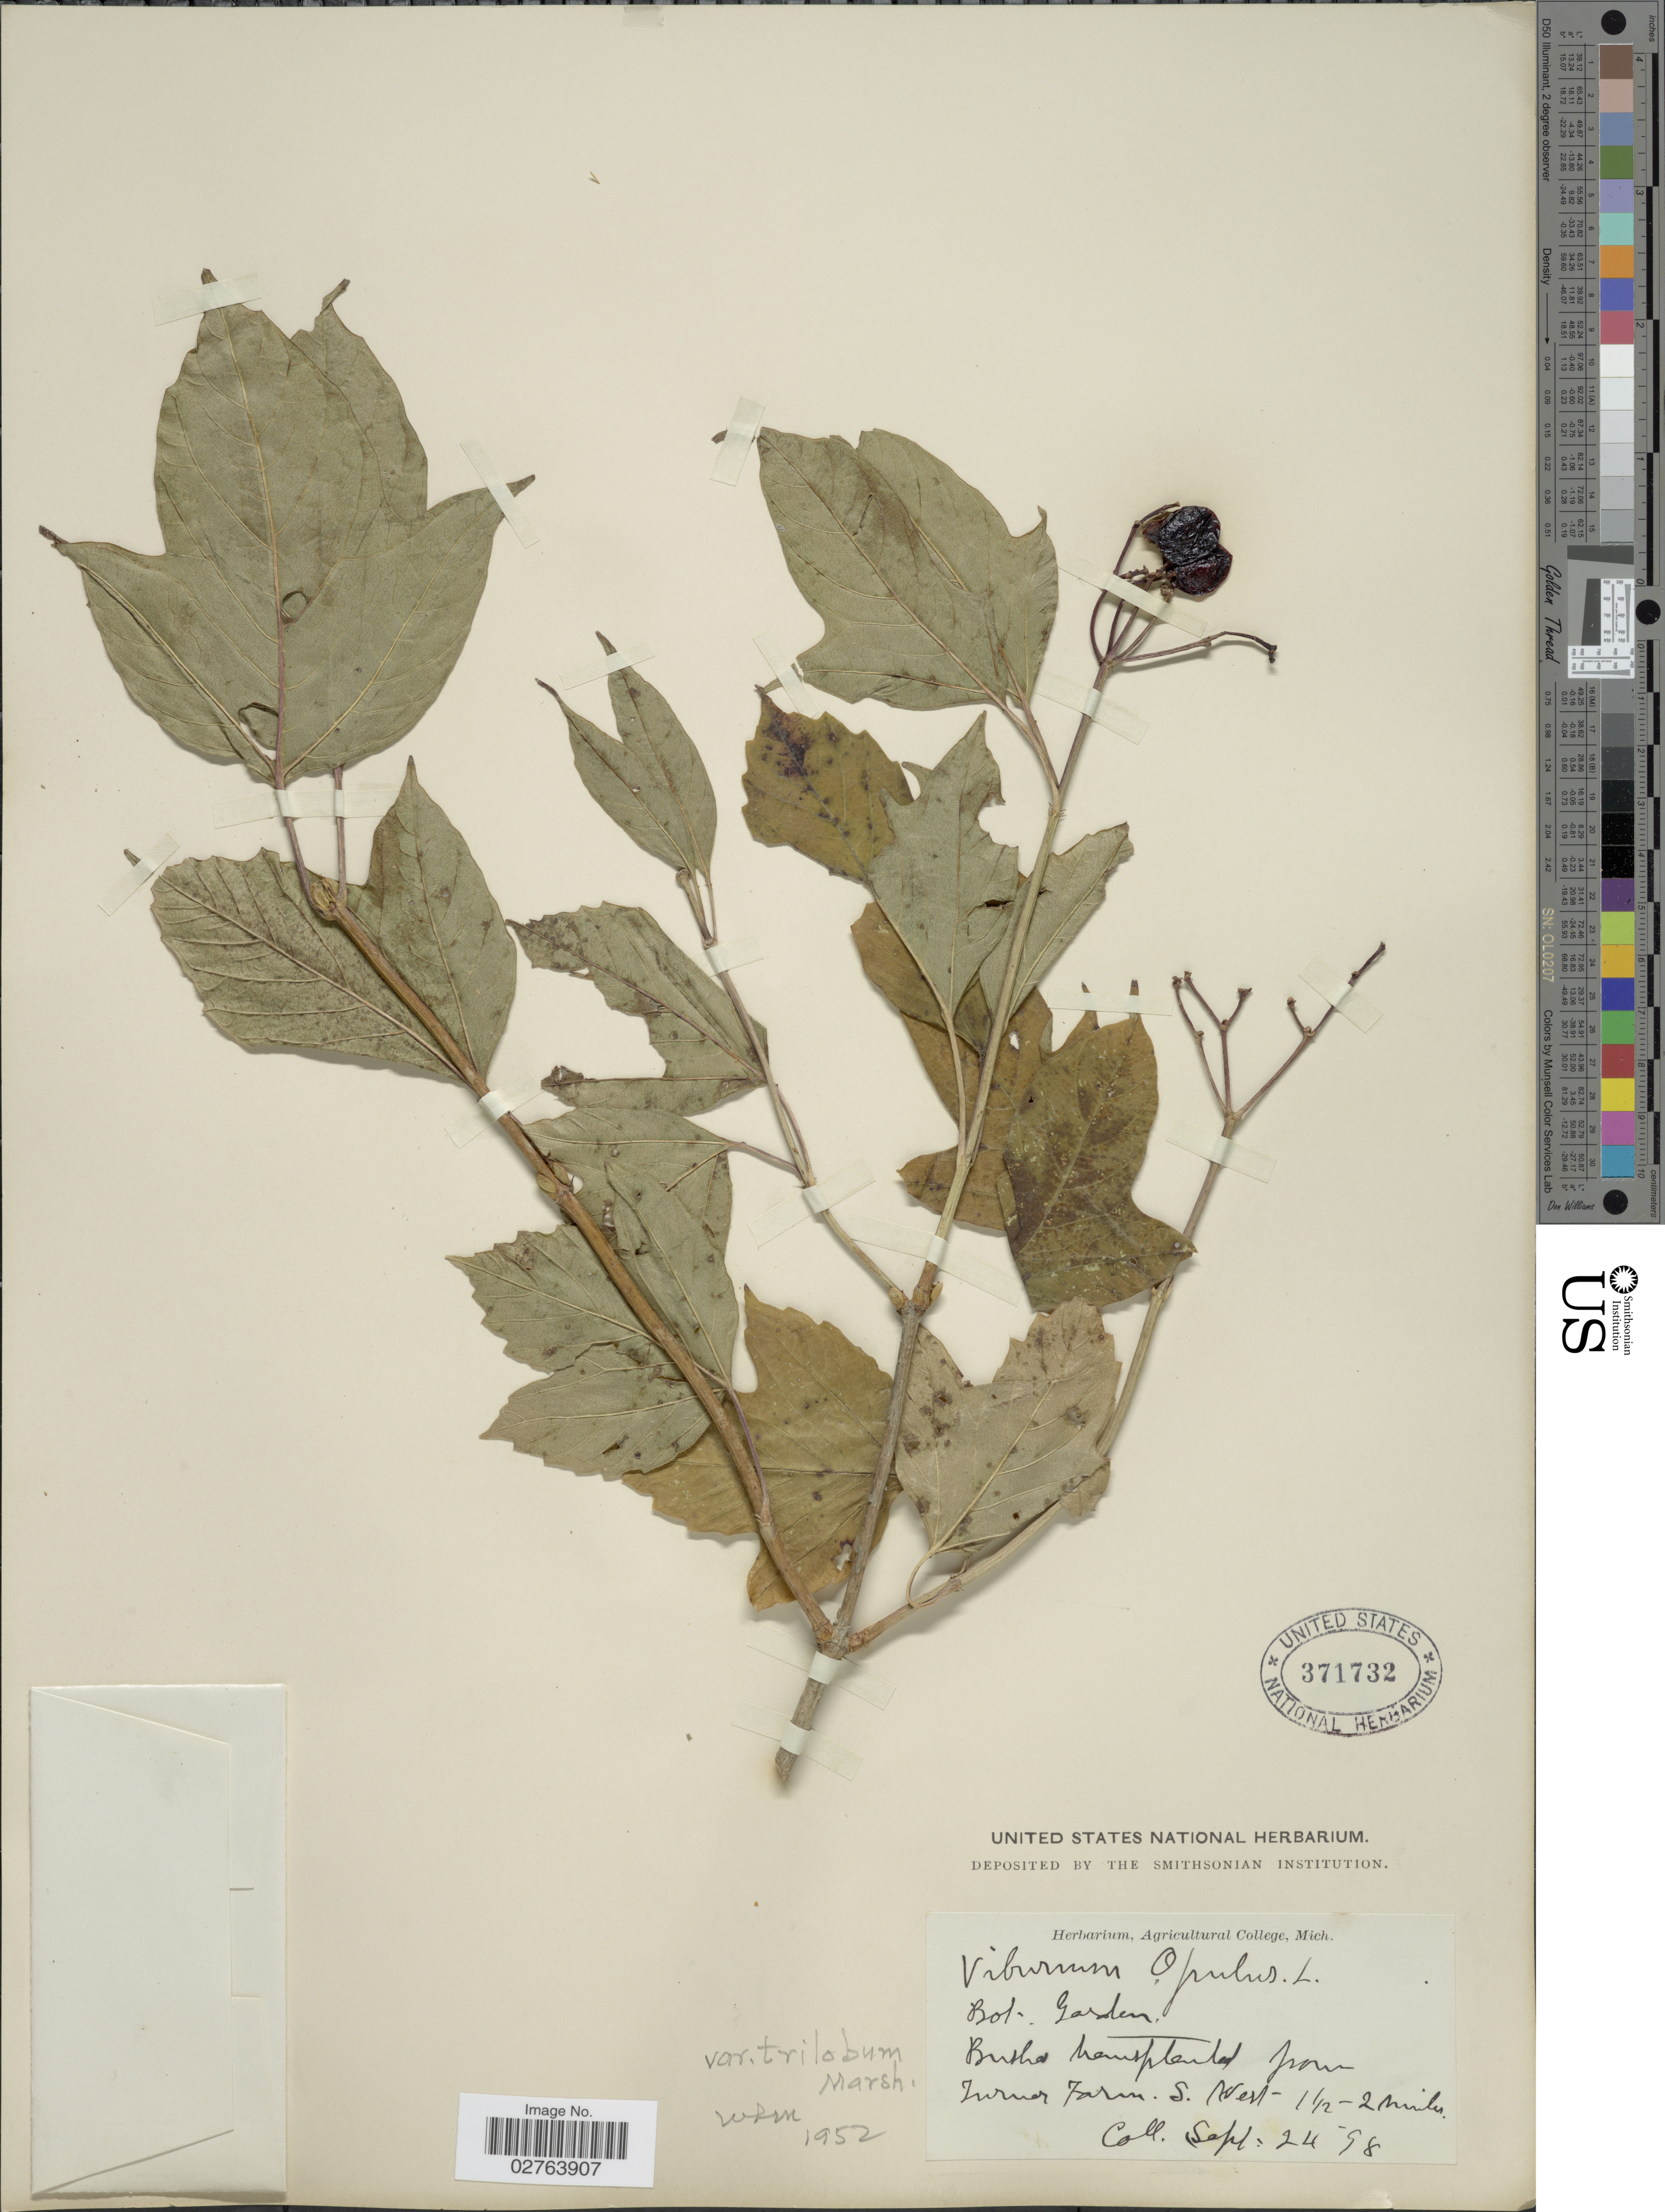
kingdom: Plantae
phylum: Tracheophyta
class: Magnoliopsida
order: Dipsacales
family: Viburnaceae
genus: Viburnum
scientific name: Viburnum opulus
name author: L.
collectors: Ex herb. Agricultural College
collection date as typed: Transcribed d/m/y: 24/9/98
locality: Bot. Garden. Bush Hampstad pom. Inrand Farm. S. West - 1½-2 miles [interpreted]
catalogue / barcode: US 371732